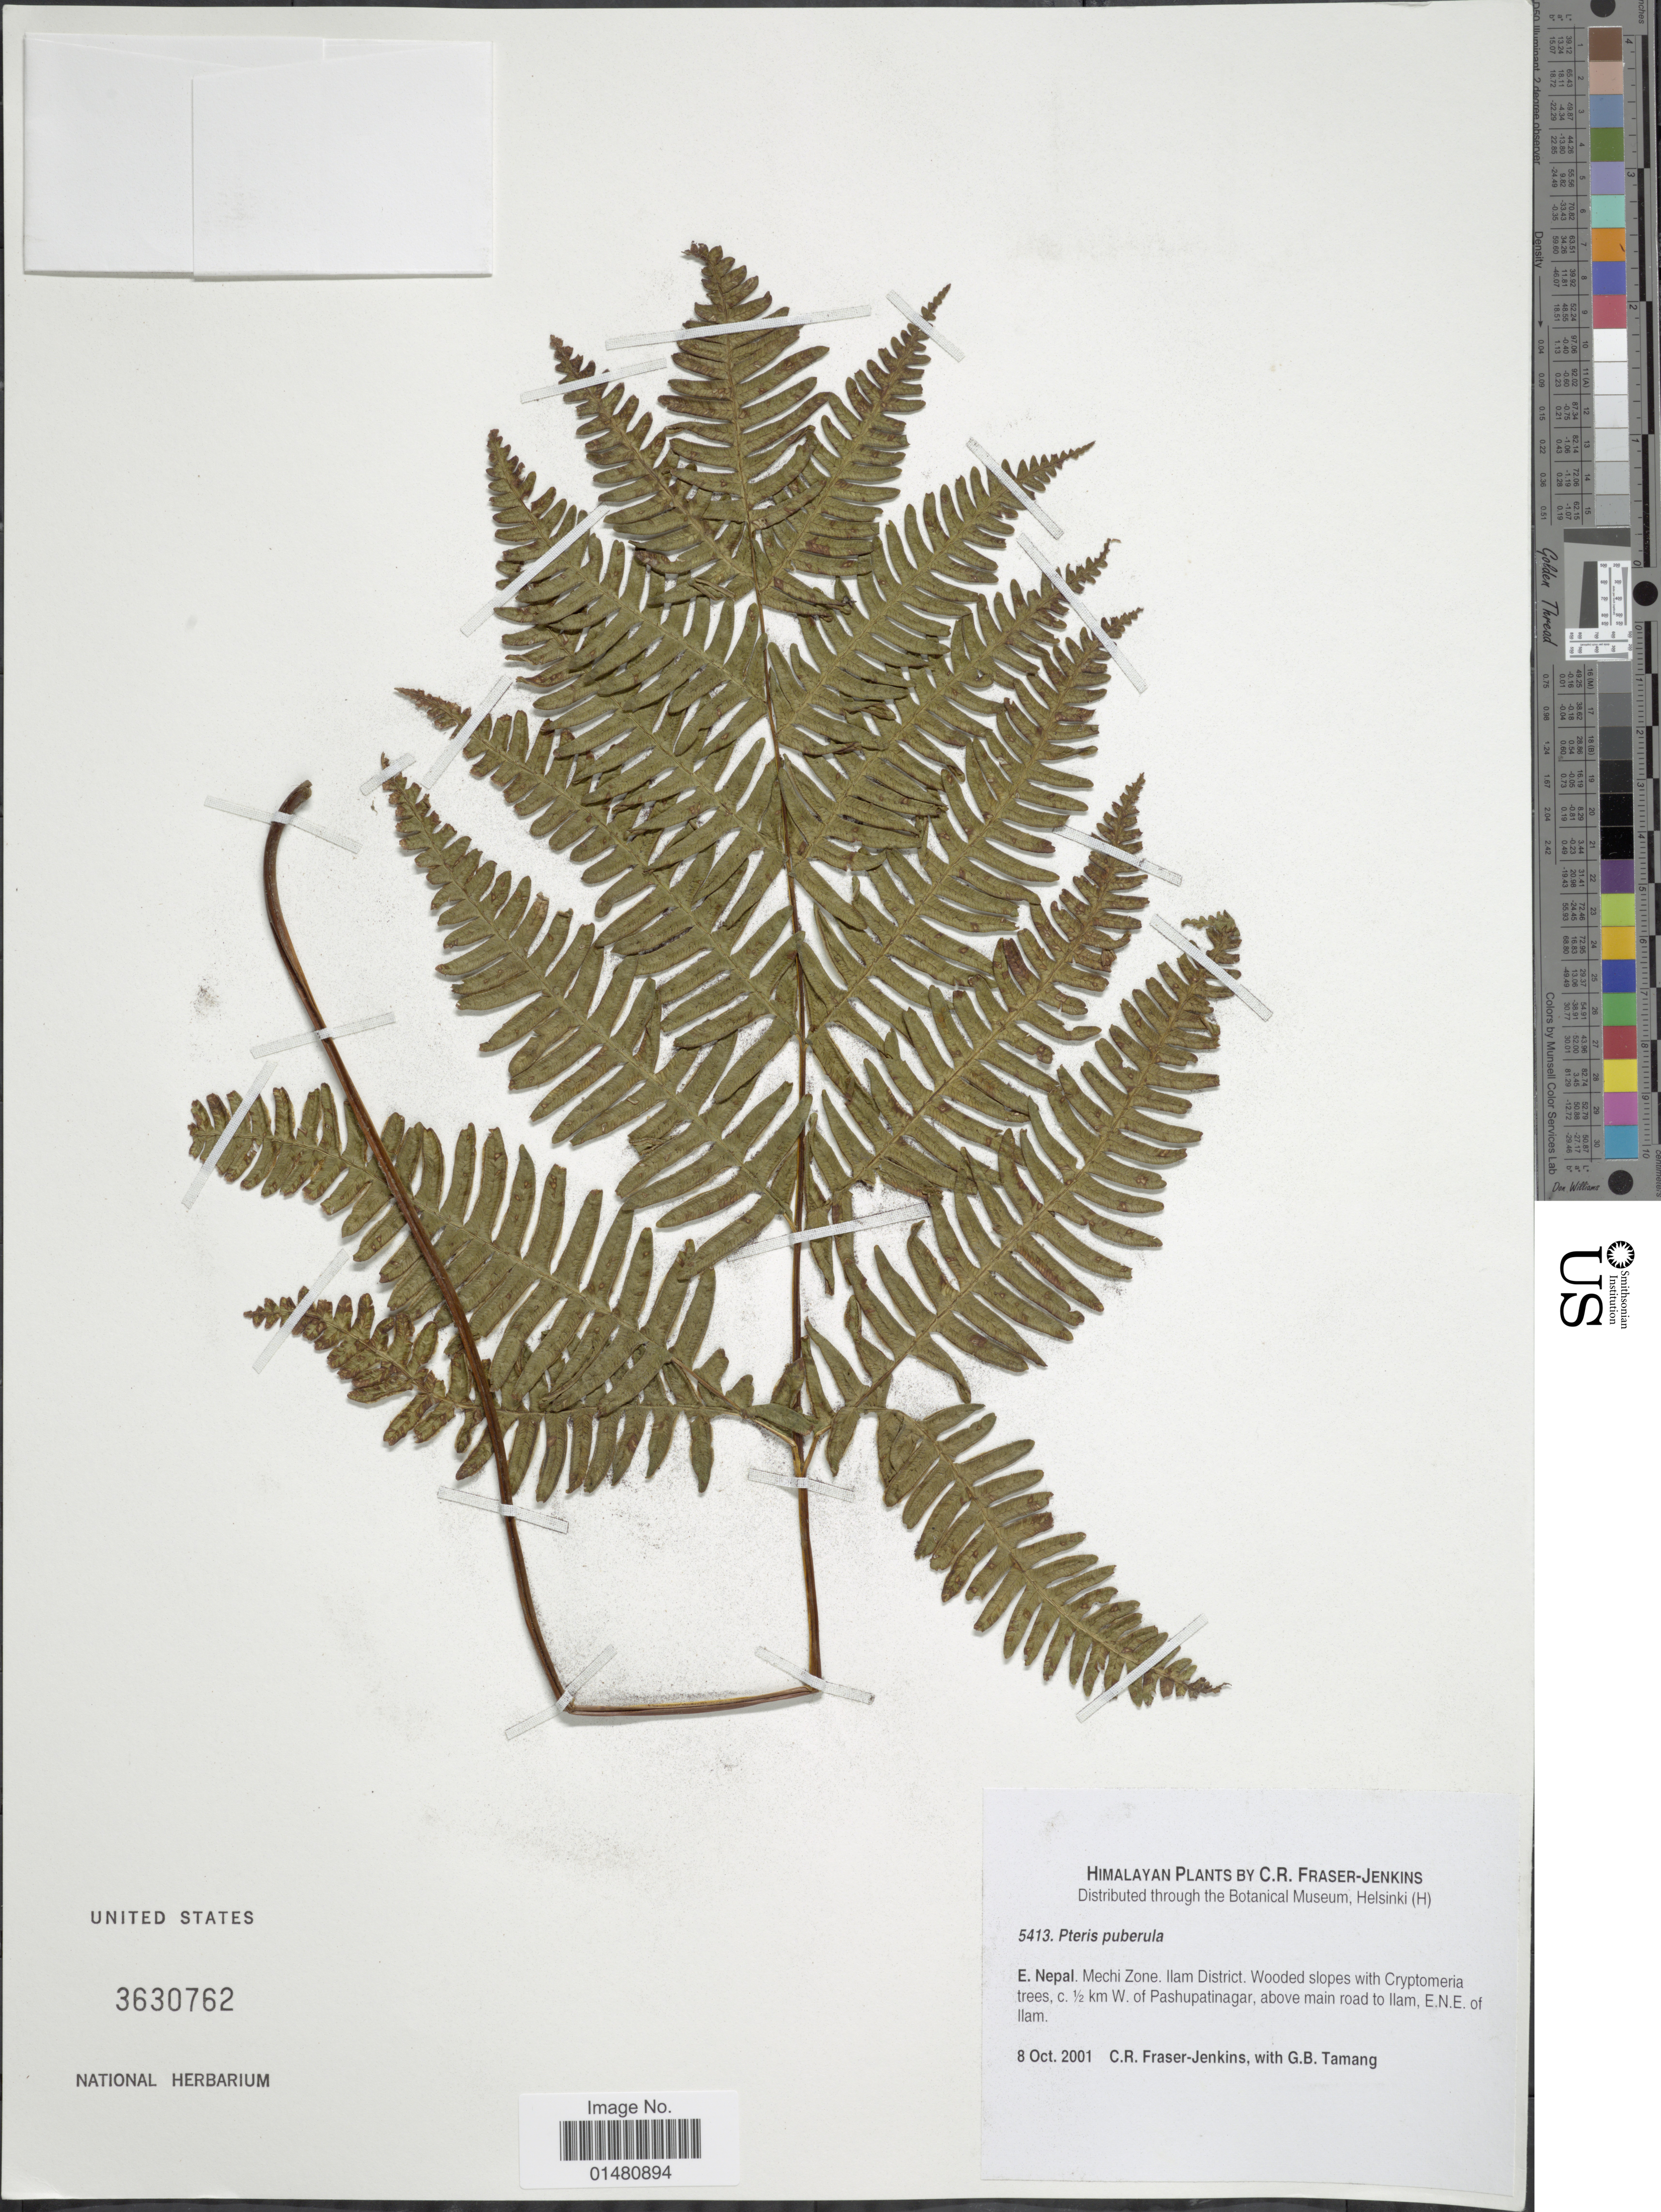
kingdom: Plantae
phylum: Tracheophyta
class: Polypodiopsida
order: Polypodiales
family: Pteridaceae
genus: Pteris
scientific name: Pteris puberula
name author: Ching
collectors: C. R. Fraser-Jenkins & G. Tamang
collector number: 5413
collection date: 2001-10-08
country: Nepal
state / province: Mechi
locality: E Nepal. Mechi Zone. Ilam District. c.½ km W. of Pashupatinagar, above main road to Ilam, E.N.E. of Ilam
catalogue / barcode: US 3630762